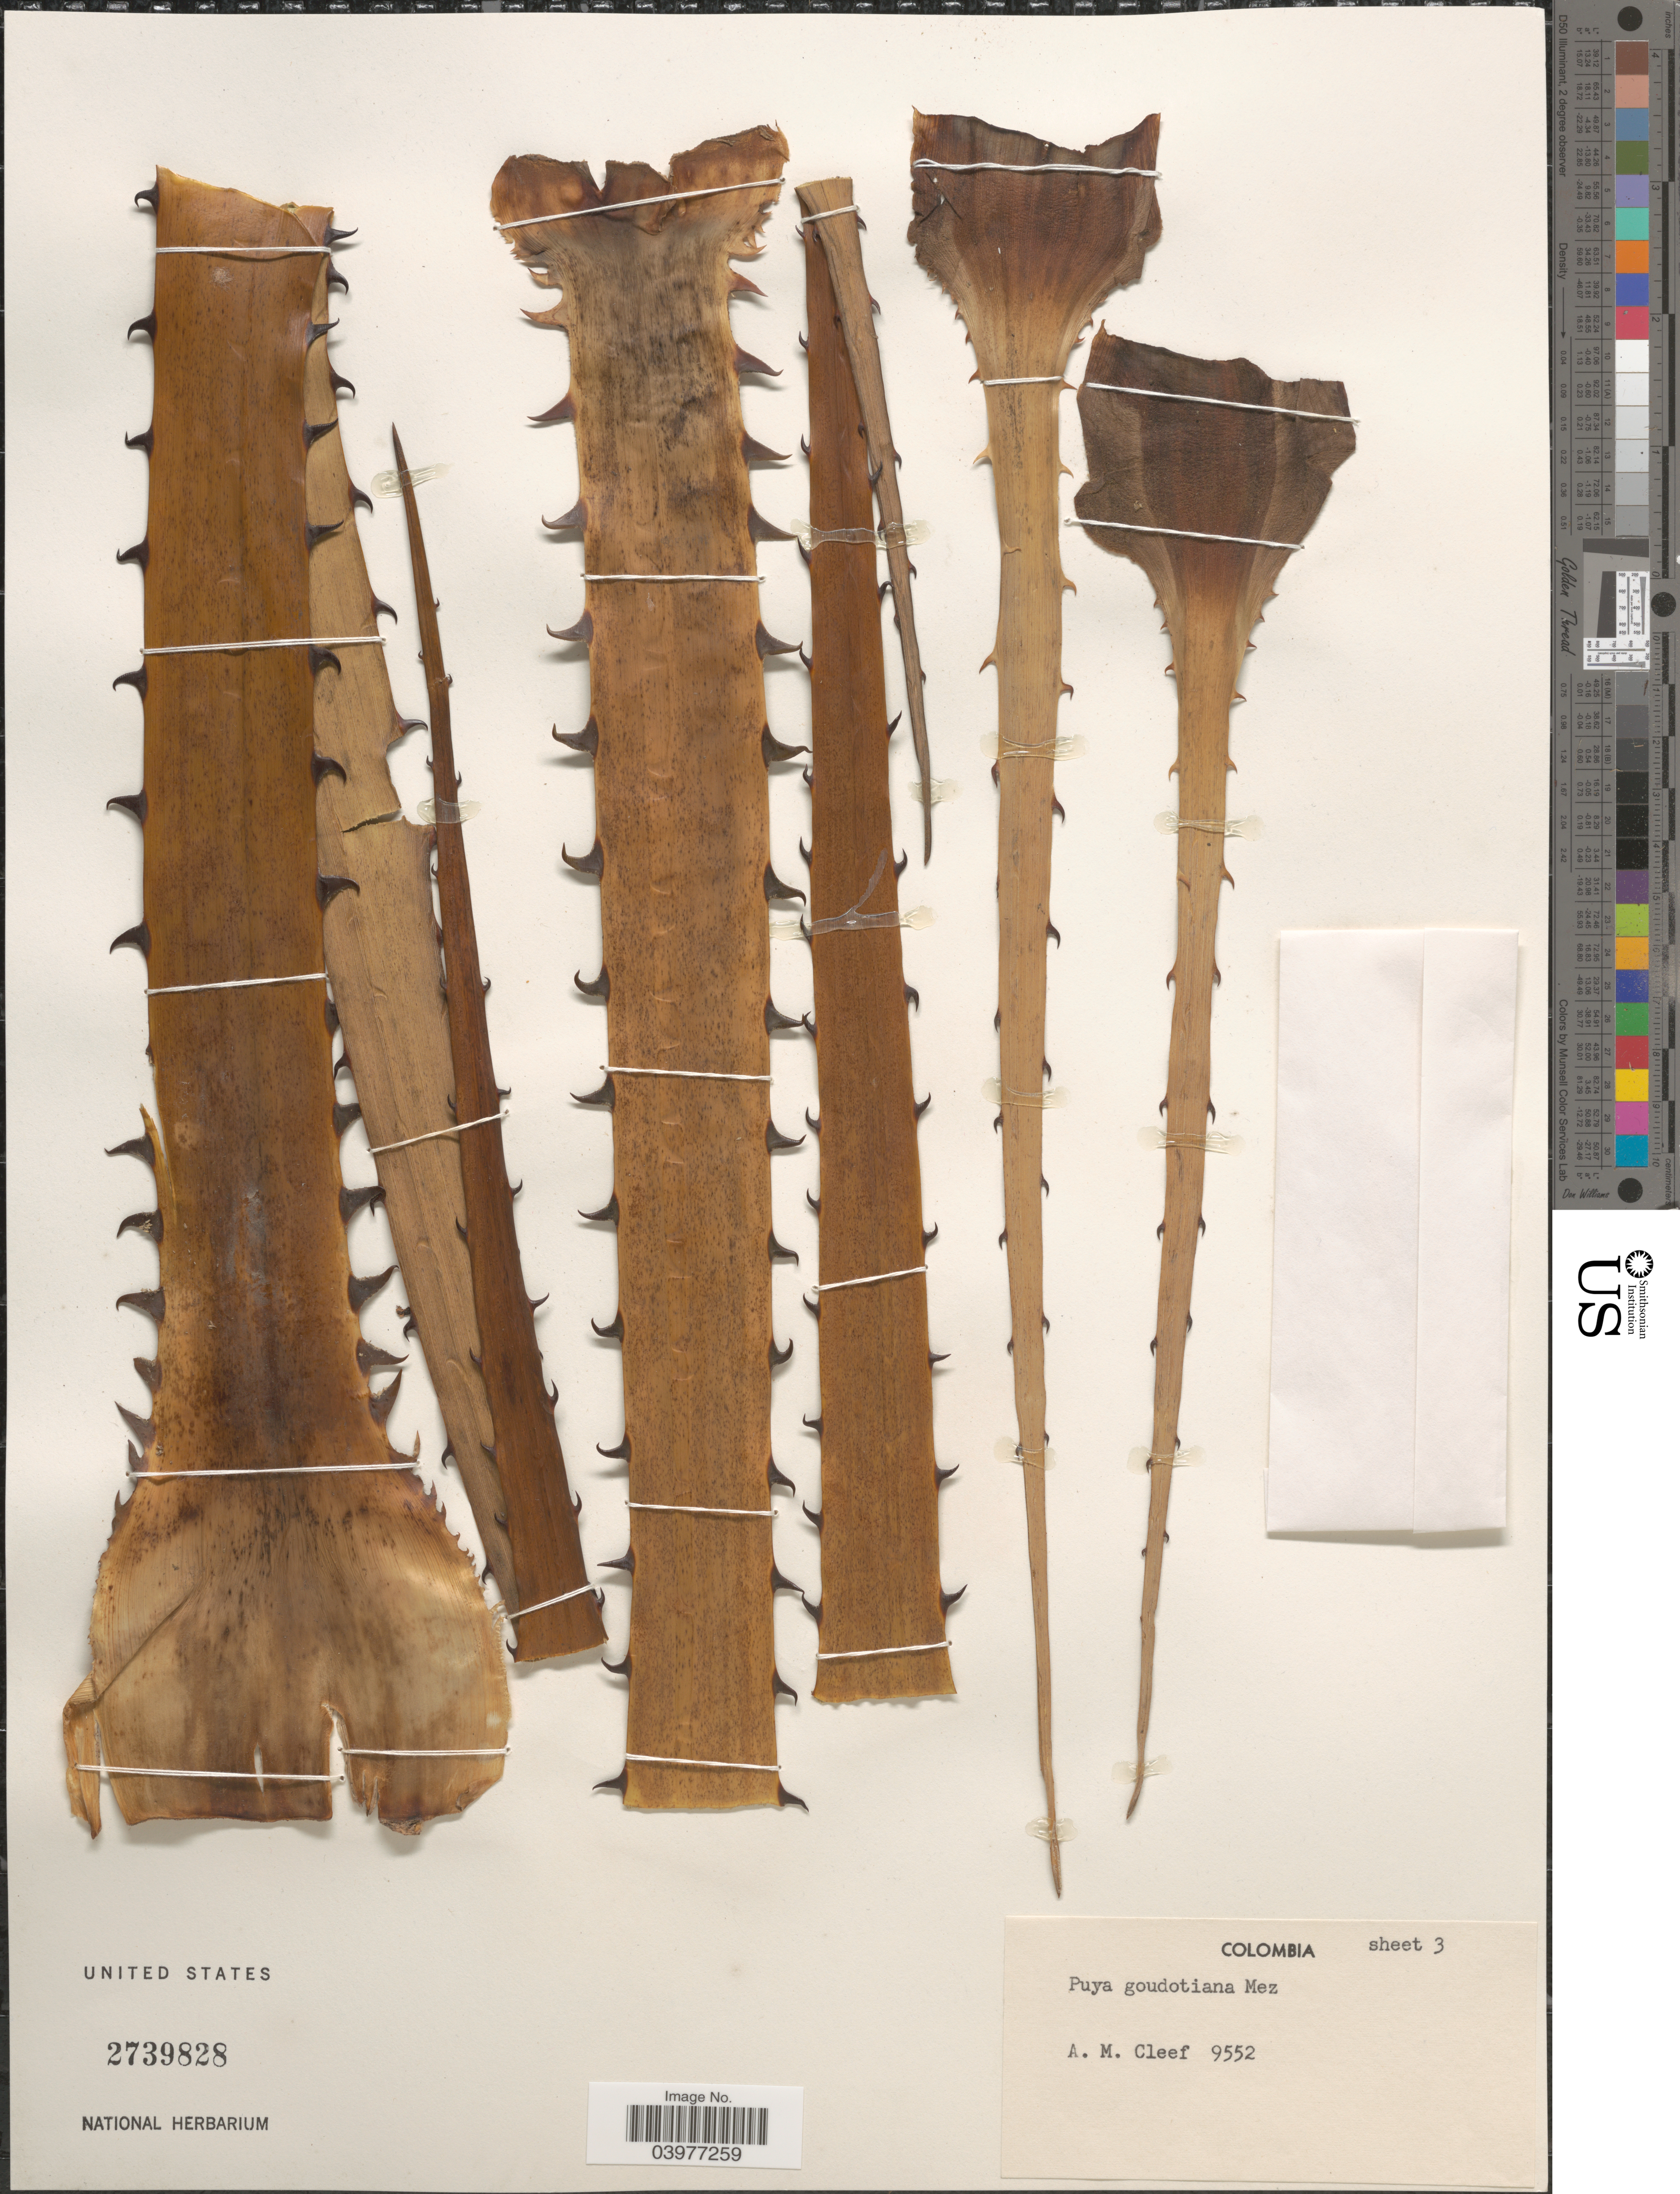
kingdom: Plantae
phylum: Tracheophyta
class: Liliopsida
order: Poales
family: Bromeliaceae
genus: Puya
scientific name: Puya goudotiana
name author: Mez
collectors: A. M. Cleef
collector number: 9552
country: Colombia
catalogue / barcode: US 2739828